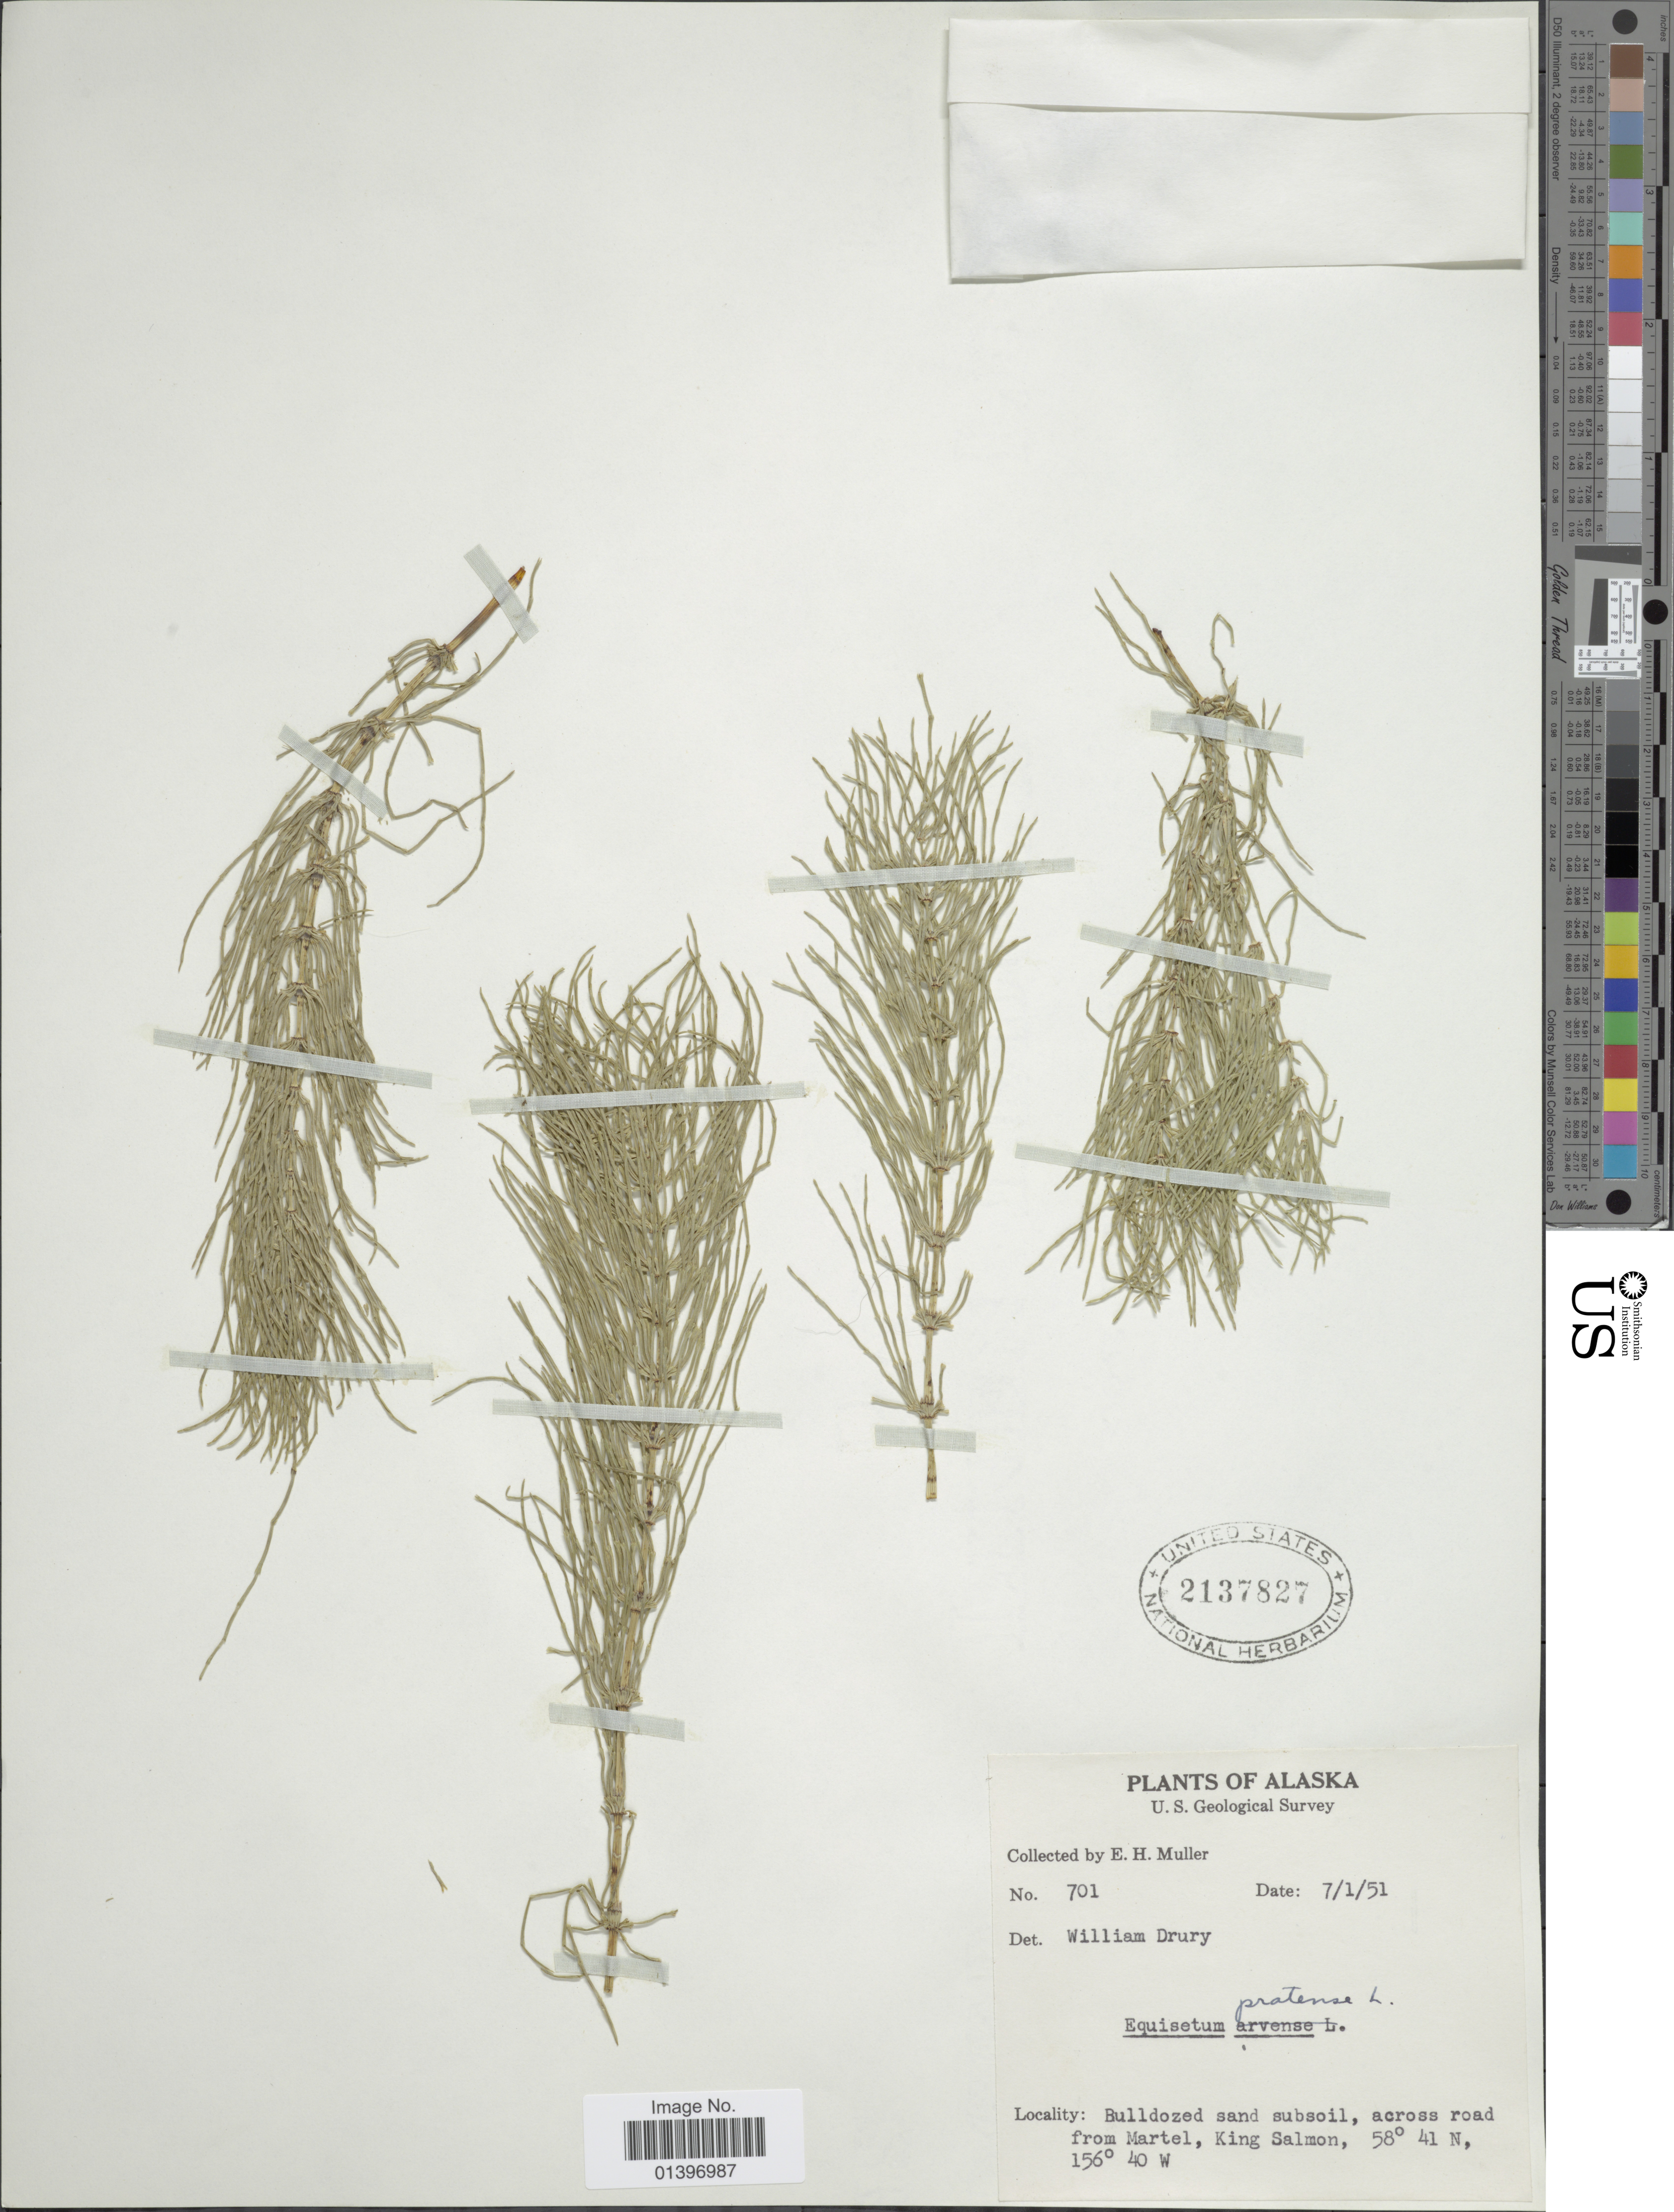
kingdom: Plantae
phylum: Tracheophyta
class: Polypodiopsida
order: Equisetales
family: Equisetaceae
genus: Equisetum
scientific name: Equisetum pratense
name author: Ehrh.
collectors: E. H. Muller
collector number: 701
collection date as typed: Transcribed d/m/y: 7/1/51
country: United States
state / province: Alaska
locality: Bulldozed sand subsoil, across road from Martel, King Salmon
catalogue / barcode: US 2137827